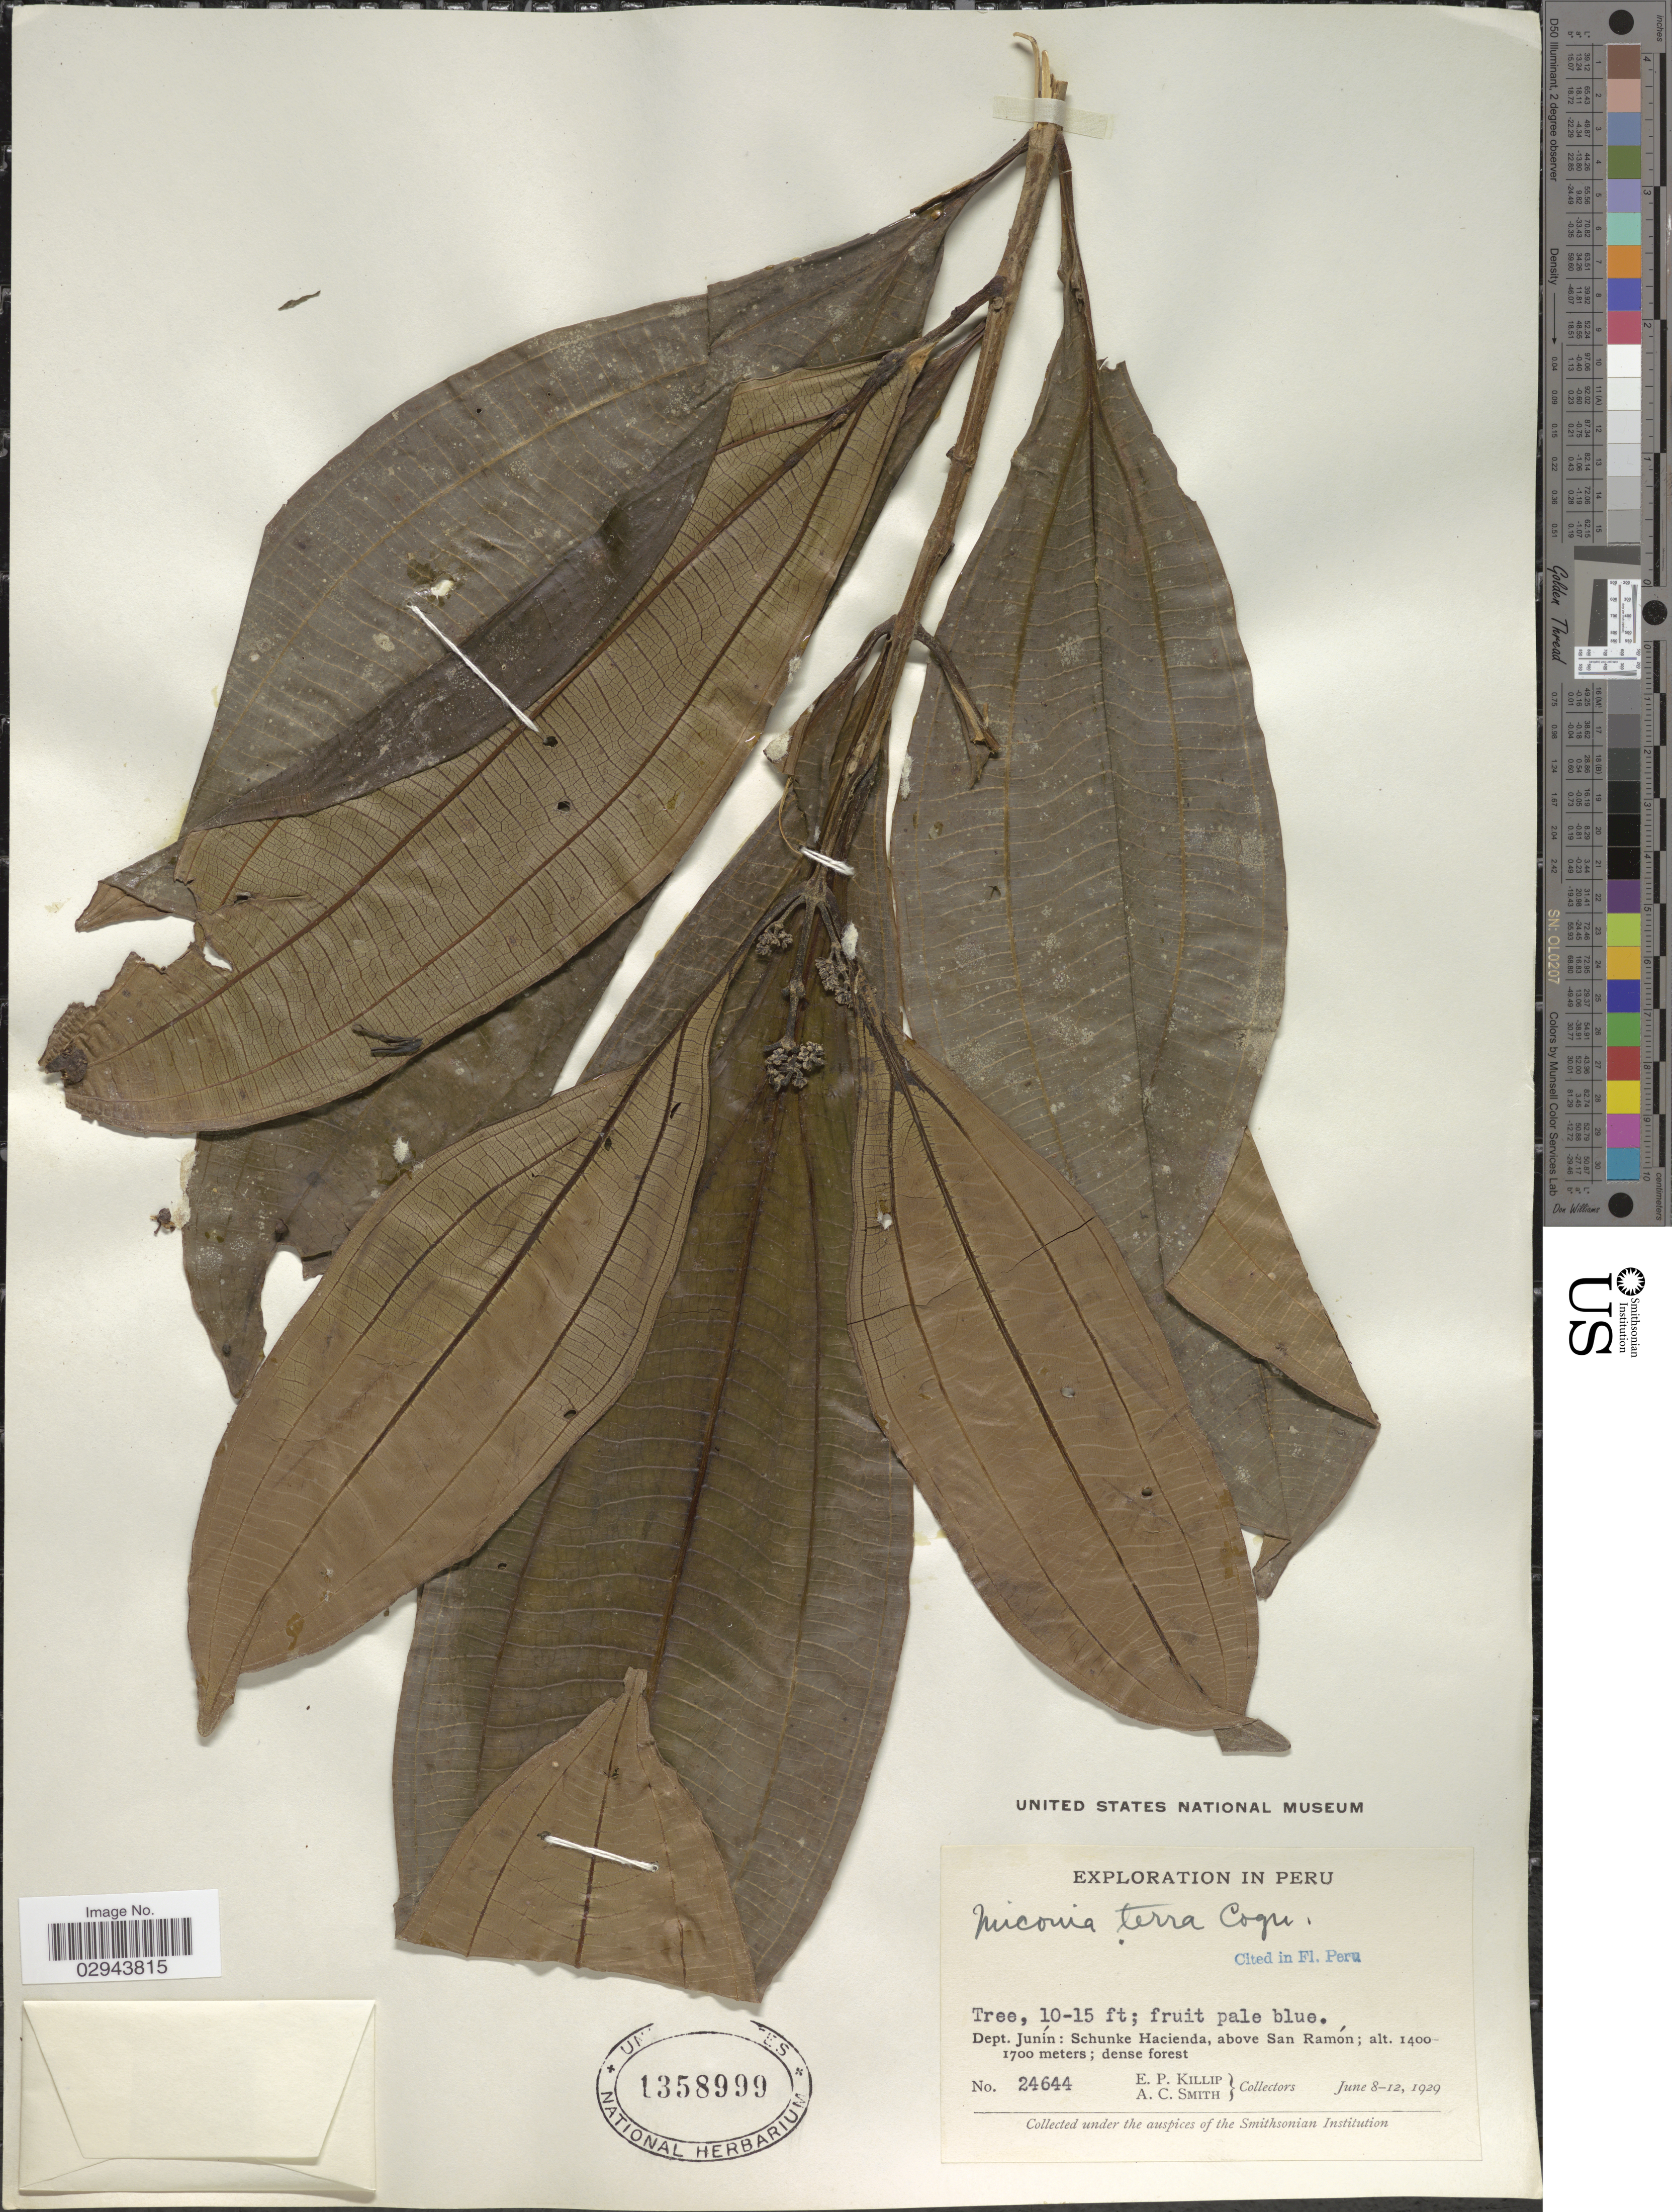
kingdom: Plantae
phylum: Tracheophyta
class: Magnoliopsida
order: Myrtales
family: Melastomataceae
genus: Miconia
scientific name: Miconia terera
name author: Naudin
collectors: E. P. Killip & A. C. Smith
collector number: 24644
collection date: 1929-06-08/1929-06-12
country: Peru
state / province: Junín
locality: Dept. Junín: Schunke Hacienda, above San Ramón.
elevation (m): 1400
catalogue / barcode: US 1358999